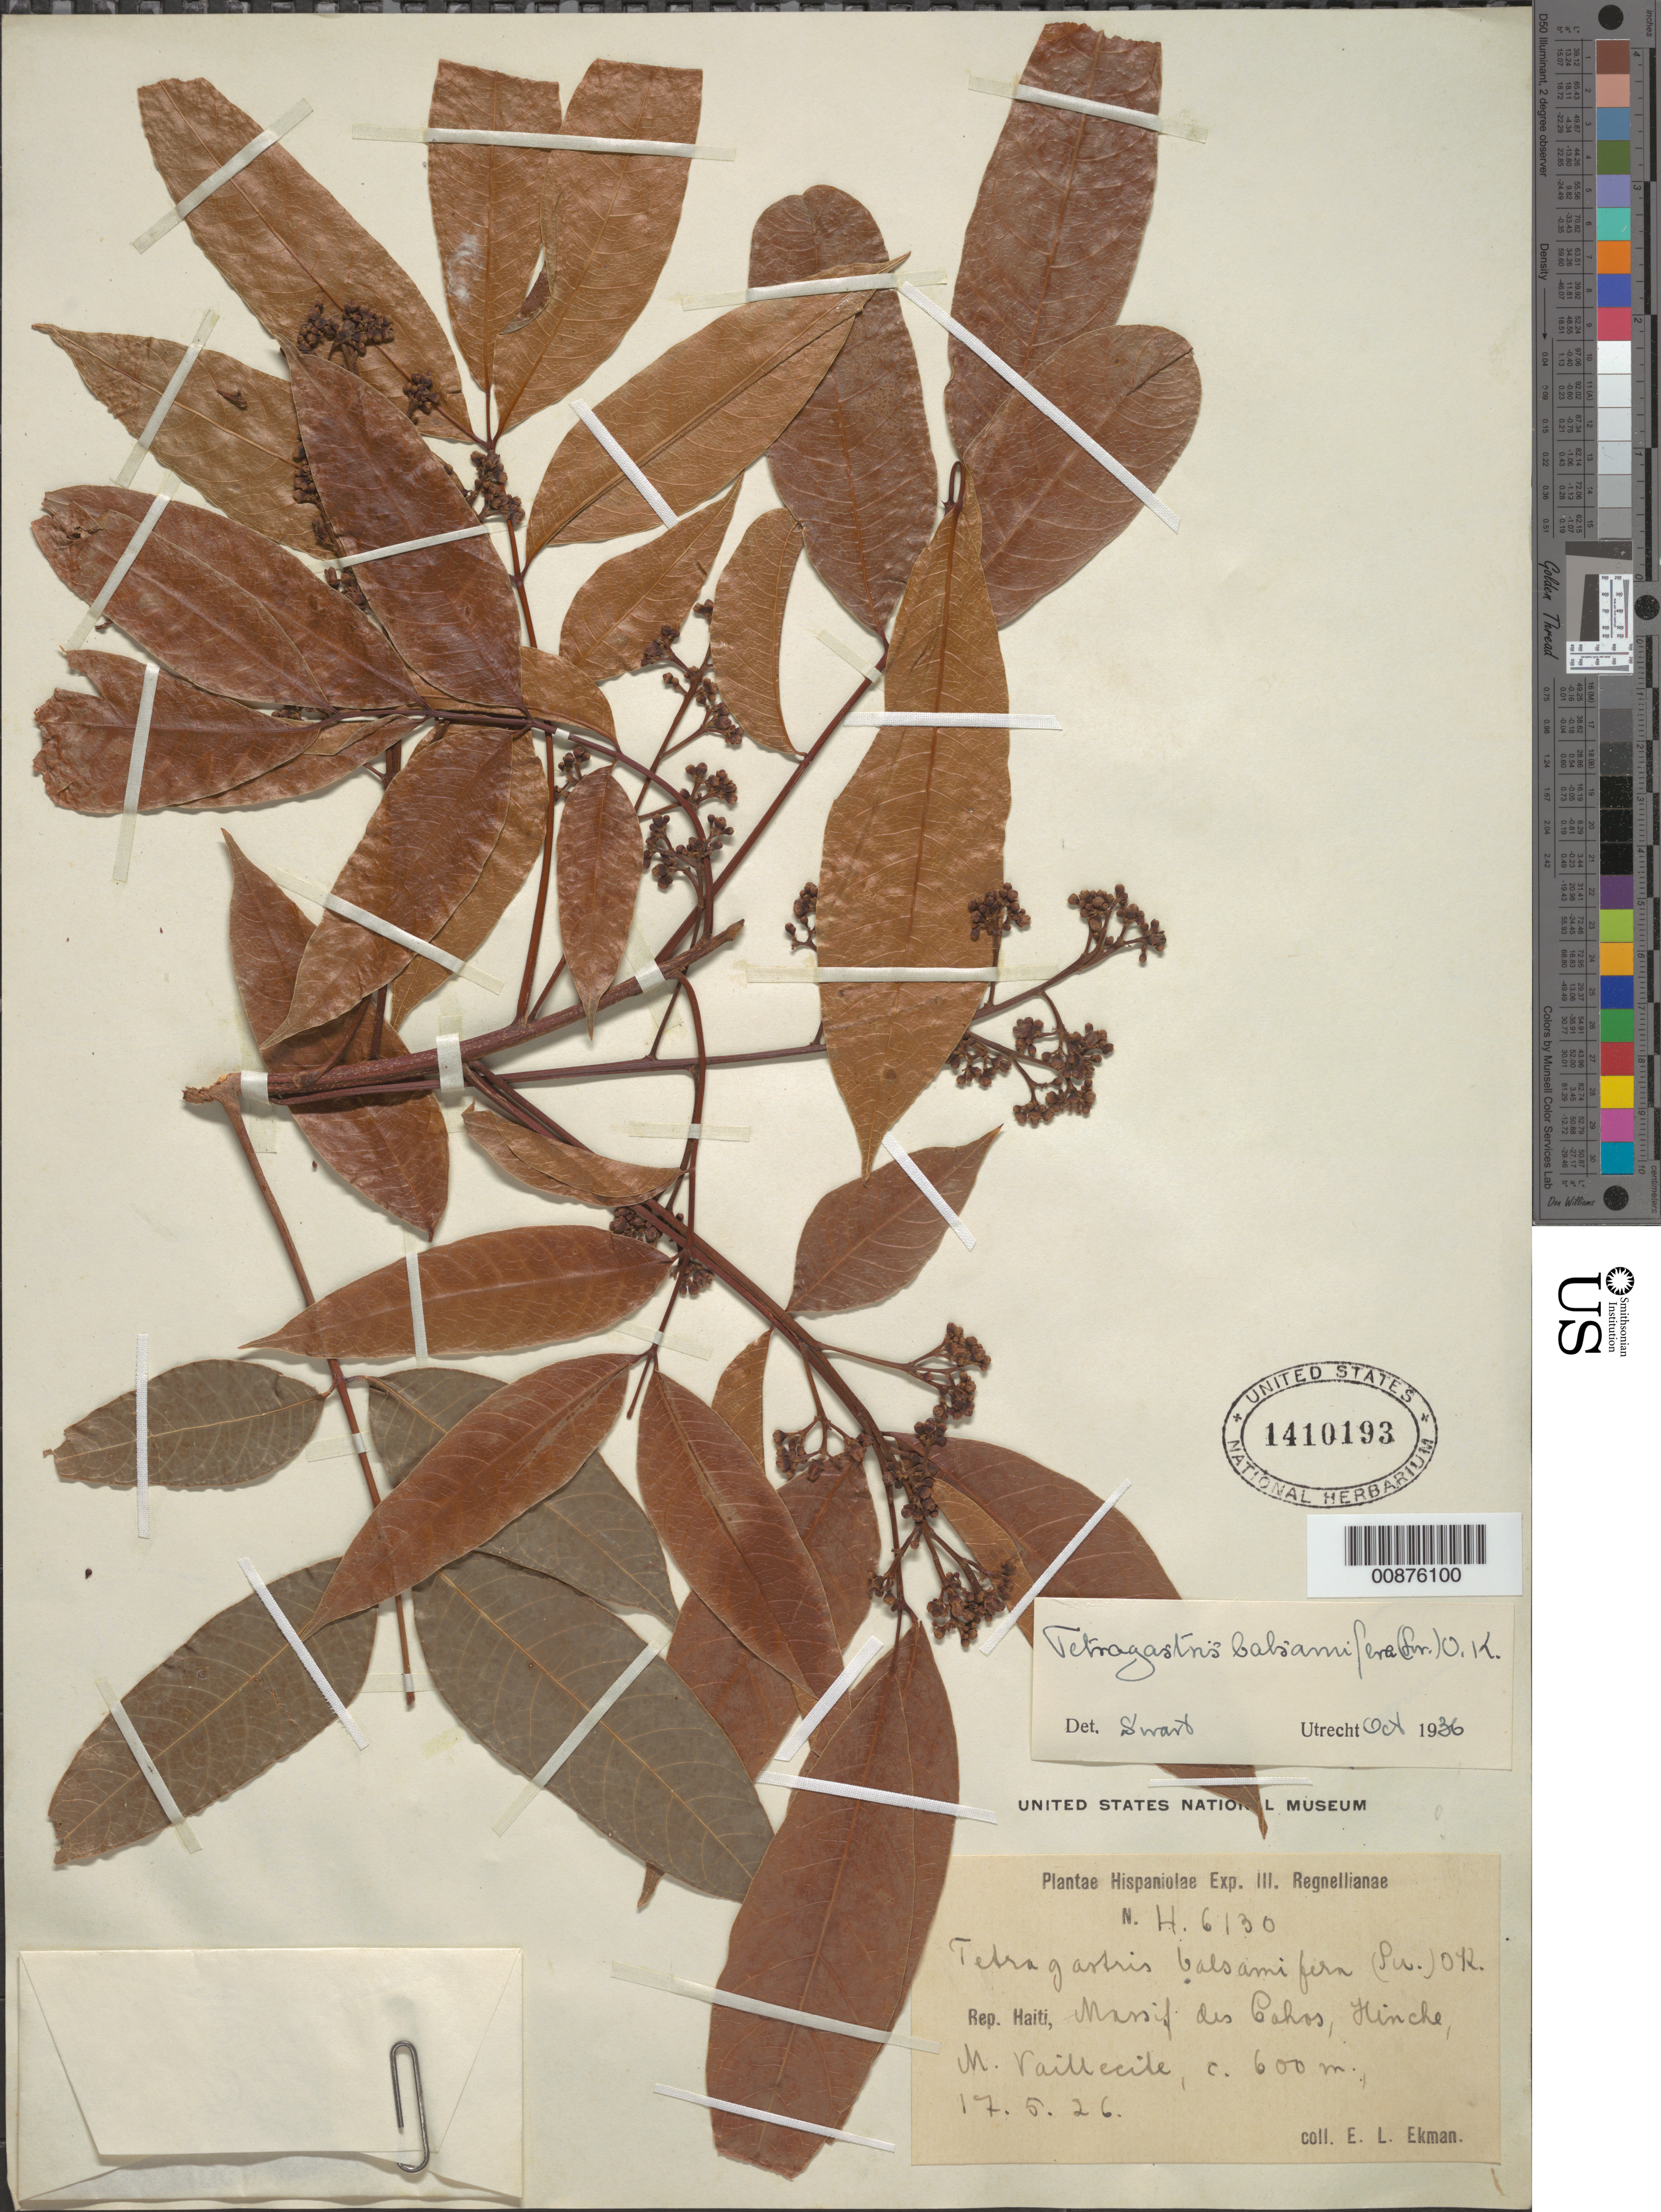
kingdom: Plantae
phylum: Tracheophyta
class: Magnoliopsida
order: Sapindales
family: Burseraceae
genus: Protium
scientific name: Protium balsamiferum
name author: (Sw.) Daly & P. Fine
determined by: Daly, Douglas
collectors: E. L. Ekman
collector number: H 6130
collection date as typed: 17 May 1926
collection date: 1926-05-17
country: Haiti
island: Hispaniola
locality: Massif des Cahos, Hinche, M. Vaillecitle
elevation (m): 600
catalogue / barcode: US 1410193